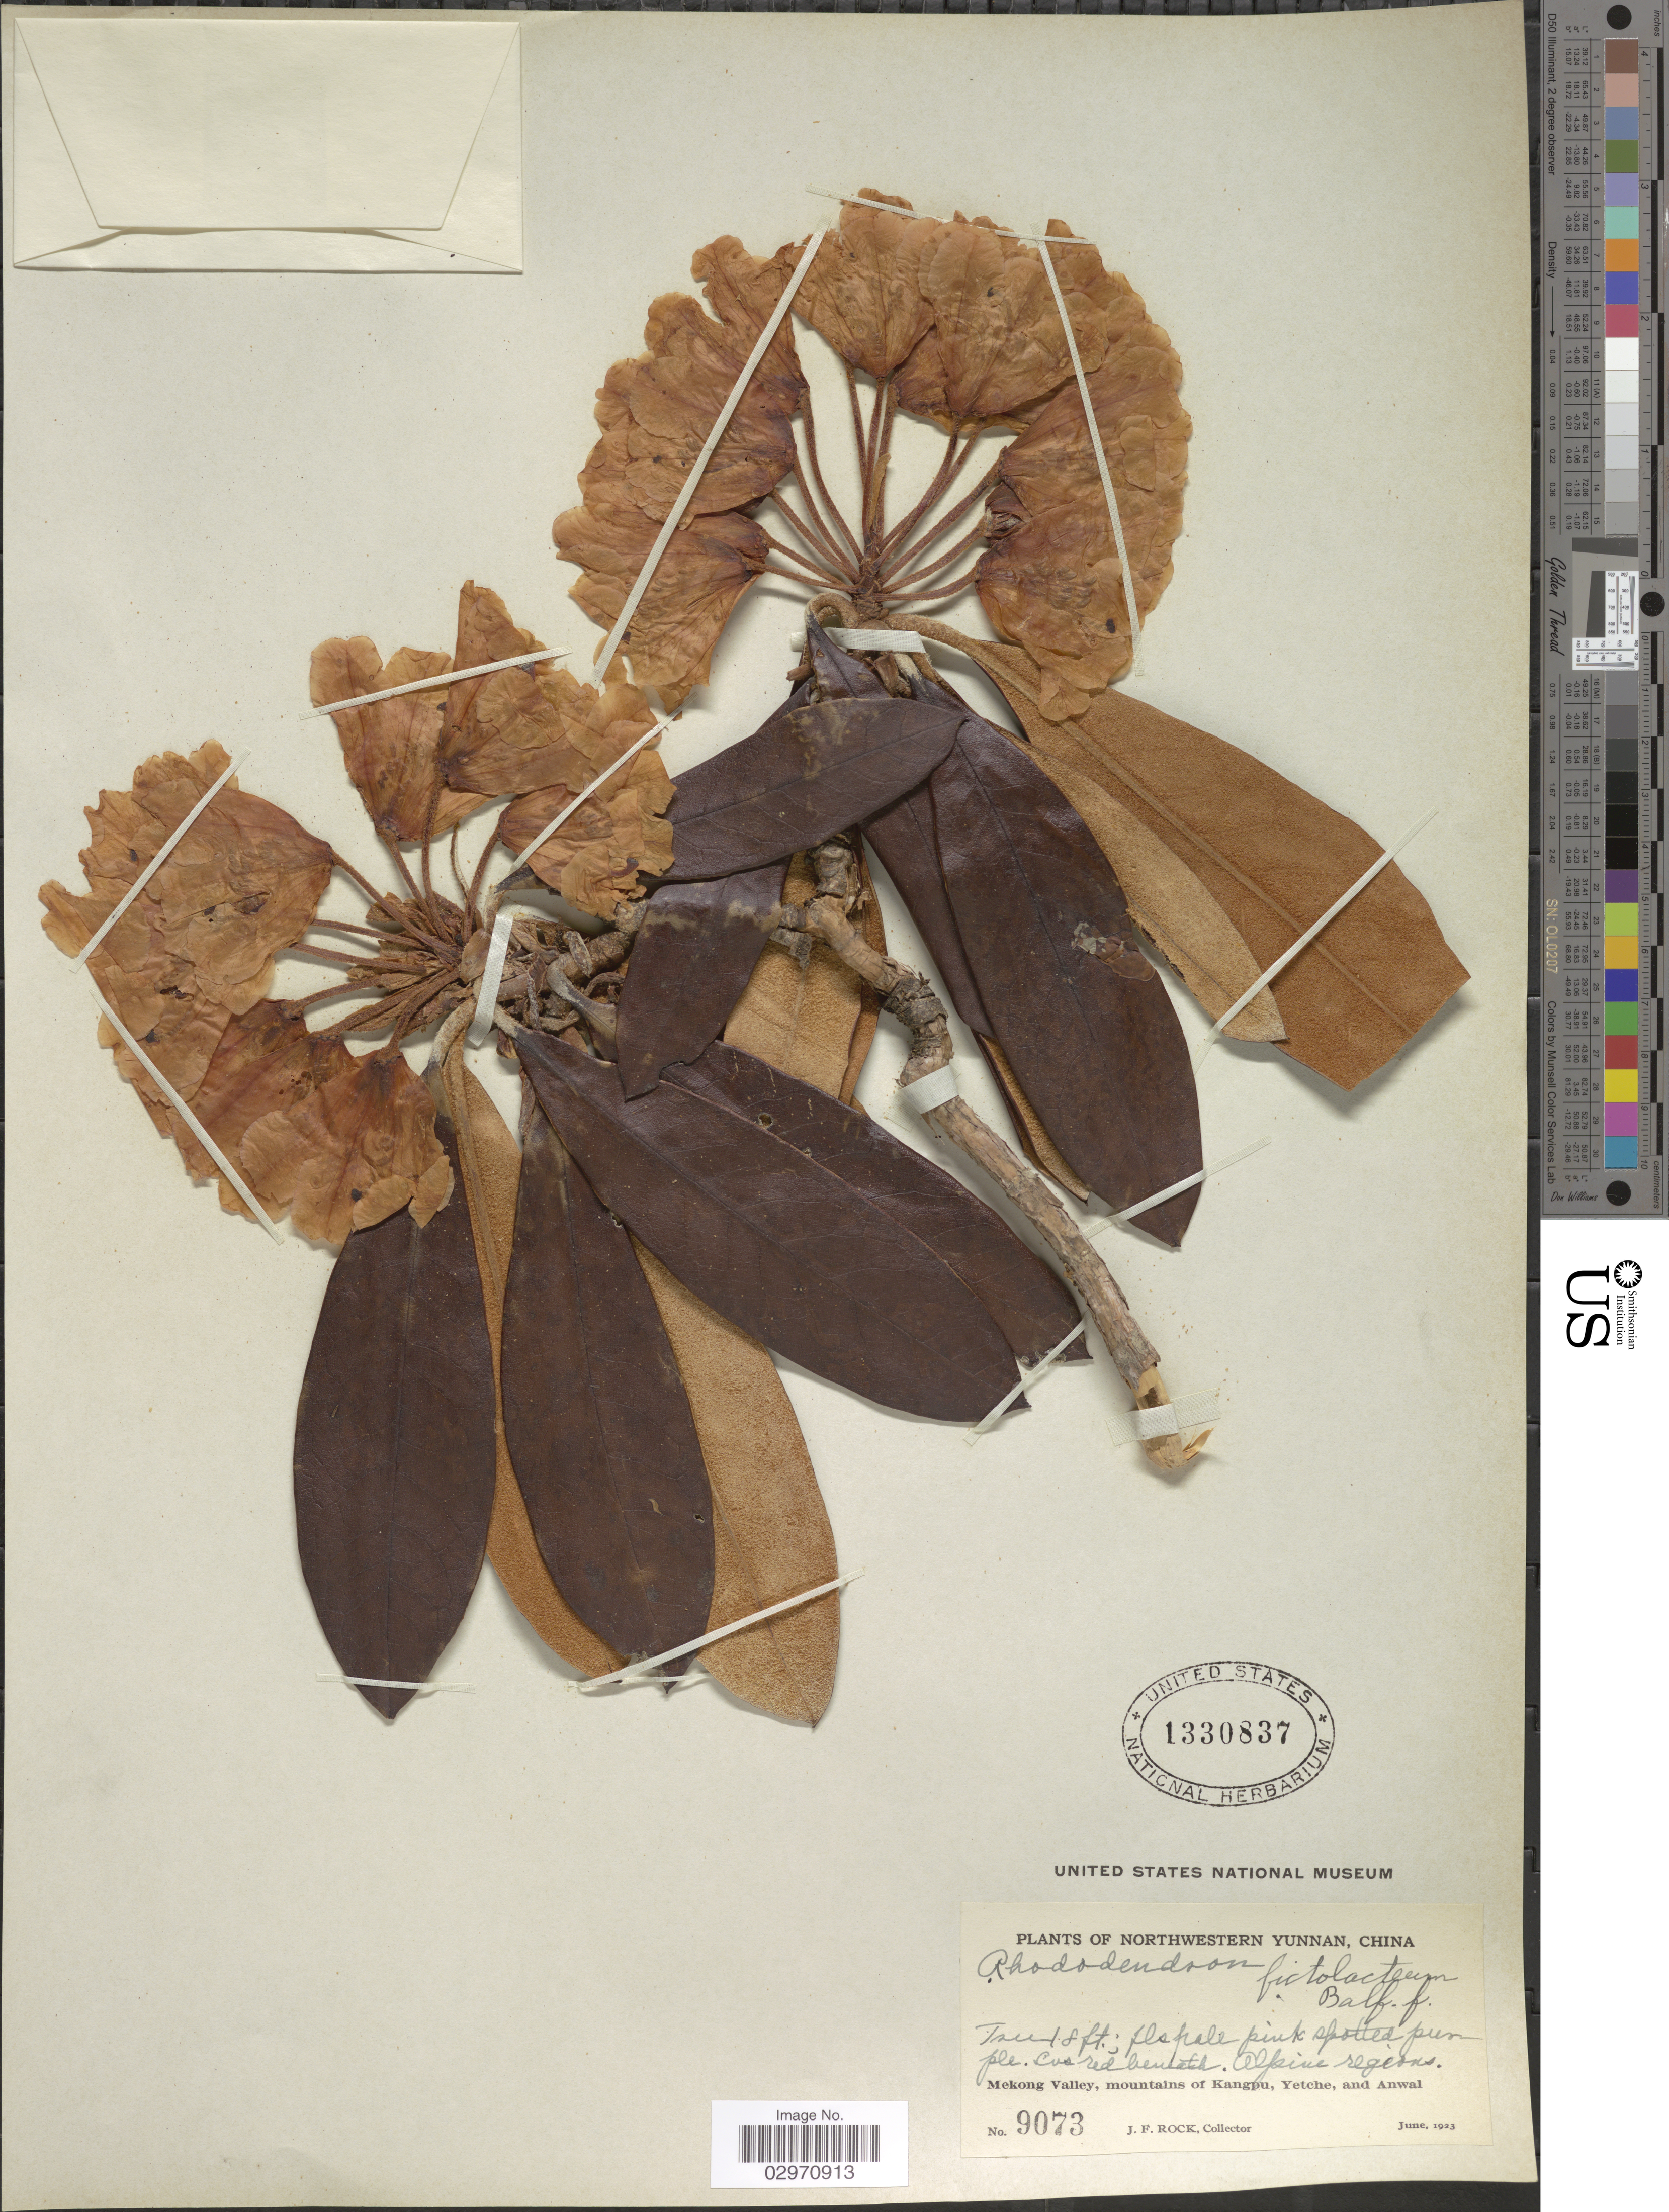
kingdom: Plantae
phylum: Tracheophyta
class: Magnoliopsida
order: Ericales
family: Ericaceae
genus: Rhododendron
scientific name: Rhododendron fictolacteum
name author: Balf. f.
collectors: J. Rock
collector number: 9073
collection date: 1923-06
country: China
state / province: Yunnan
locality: Northwestern Yunnan. Mekong Valley, mountains of Kangpu, Yetche, and Anwal. Alpine regions.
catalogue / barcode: US 1330837